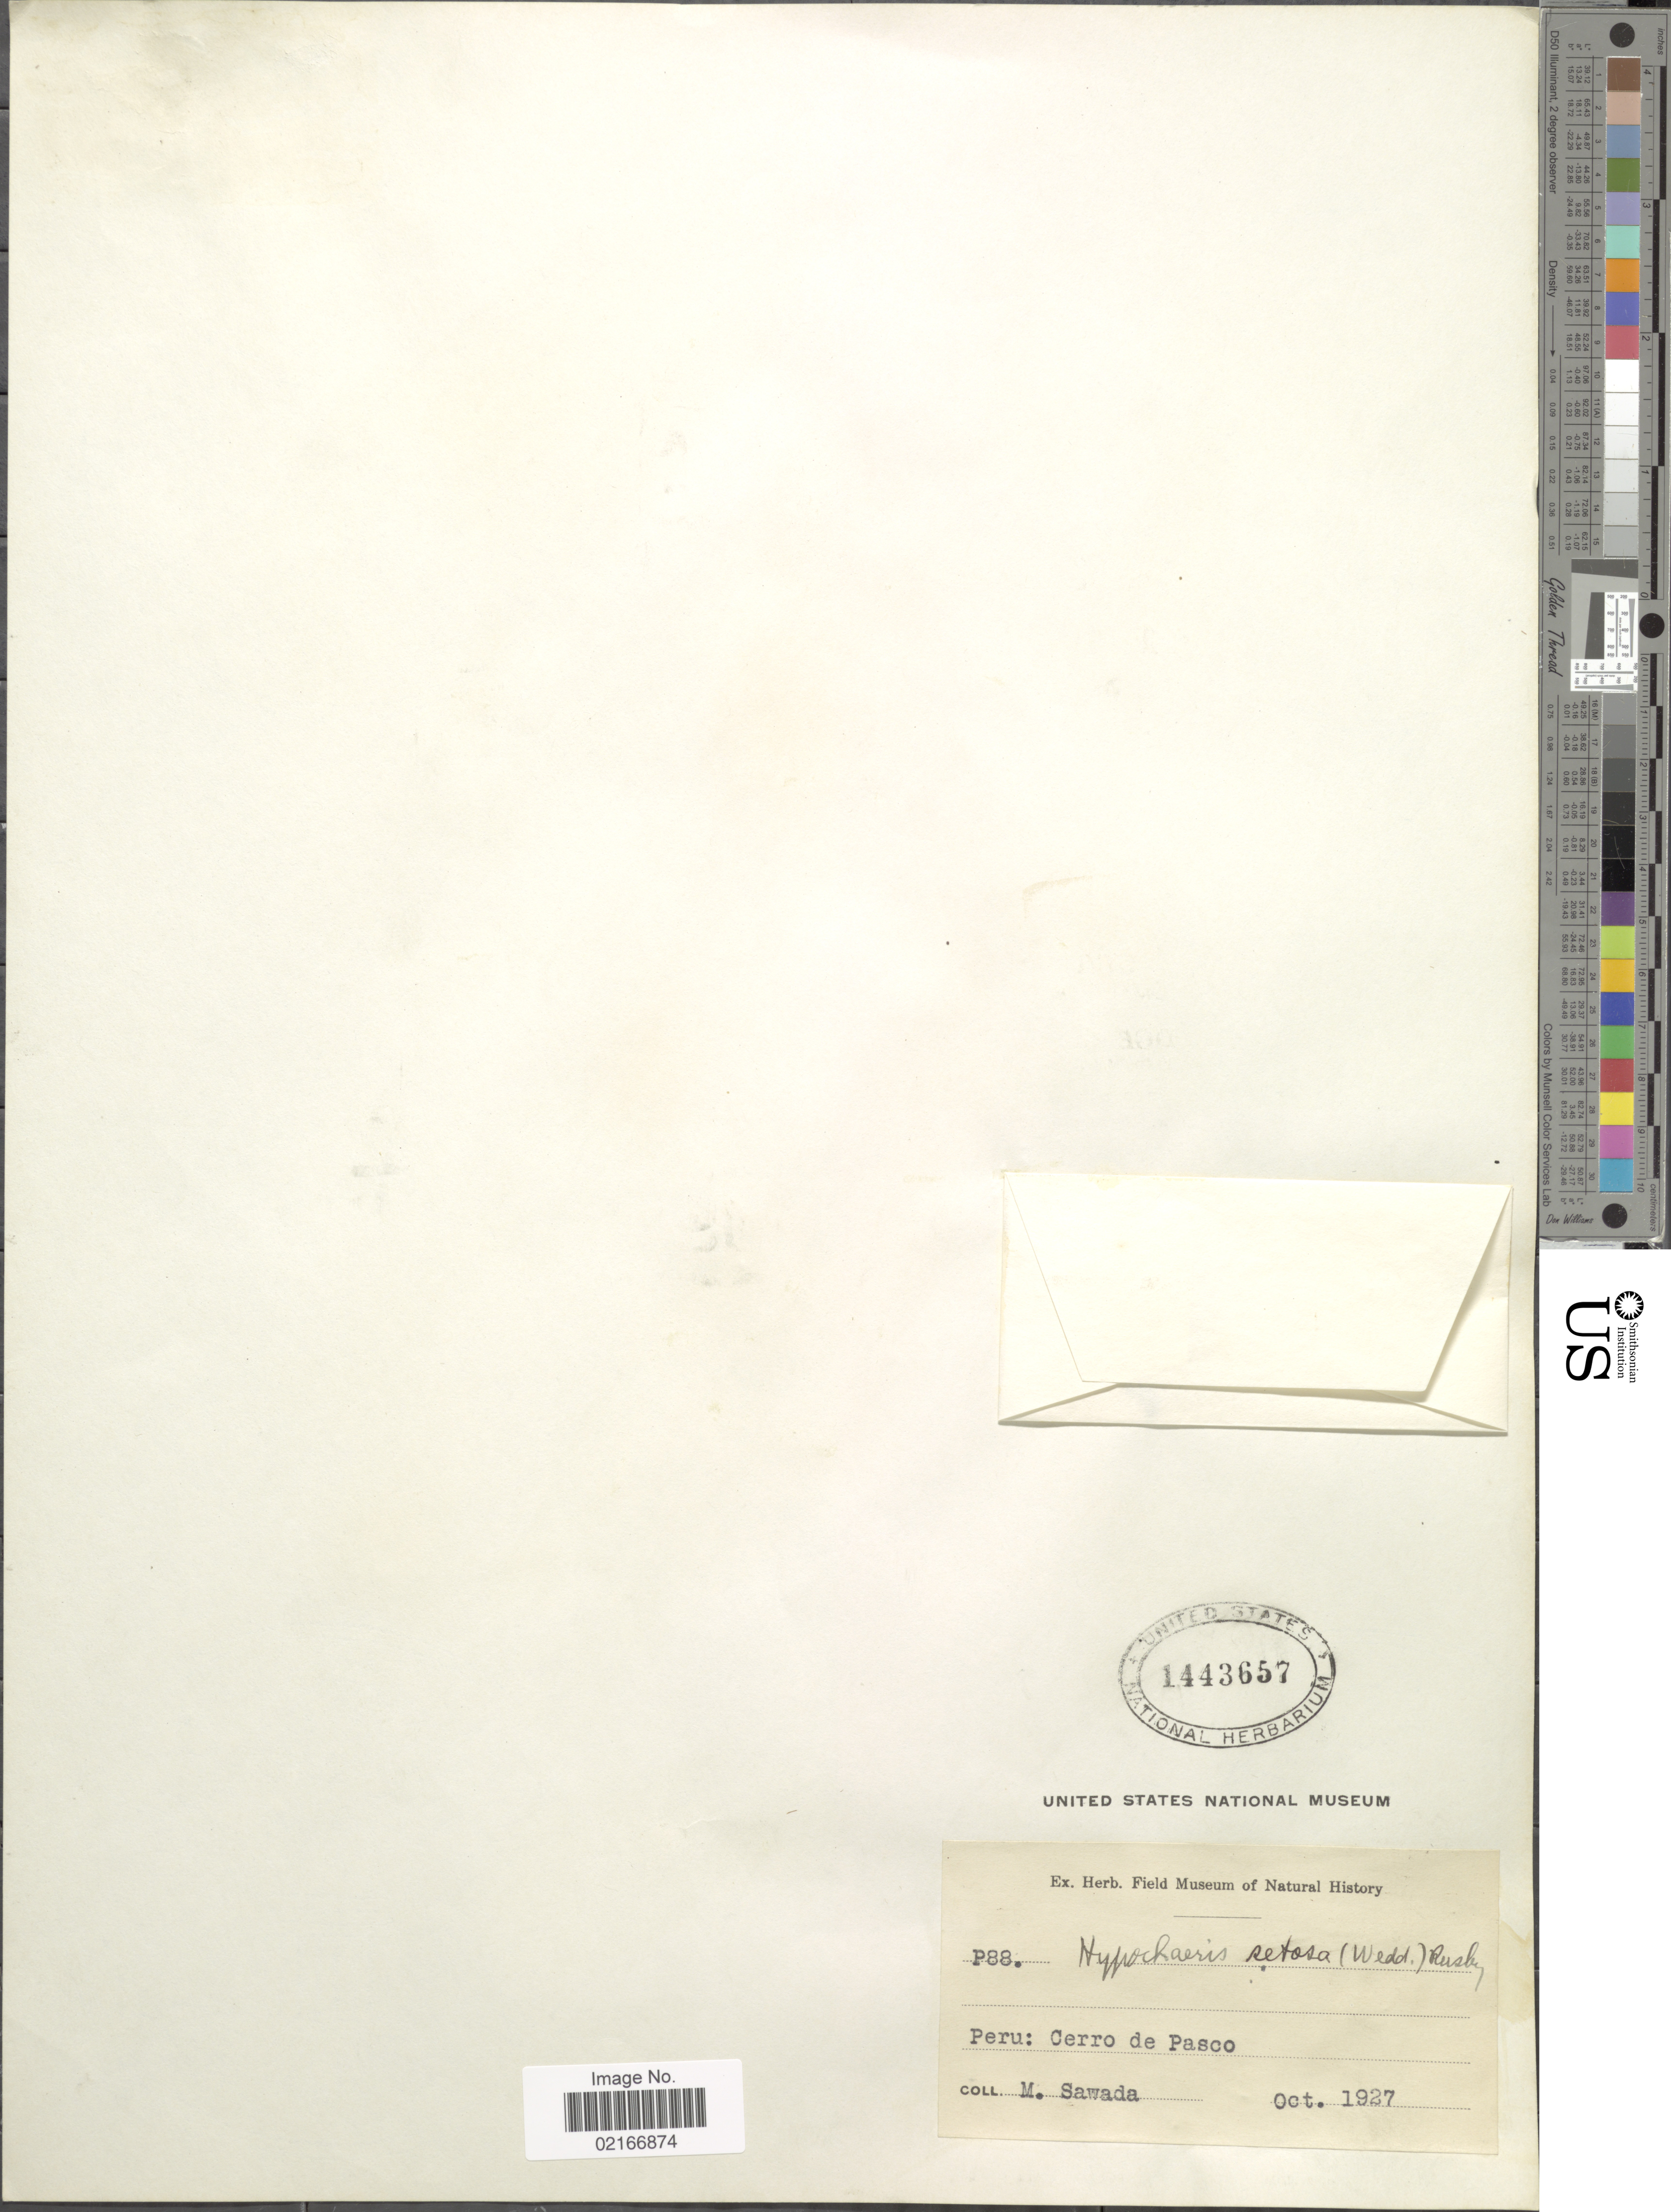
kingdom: Plantae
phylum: Tracheophyta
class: Magnoliopsida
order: Asterales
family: Asteraceae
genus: Hypochaeris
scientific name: Hypochaeris setosa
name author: Formánek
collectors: M. Sawada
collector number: P88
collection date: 1927-10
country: Peru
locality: Cerro de Pasco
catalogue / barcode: US 1443657